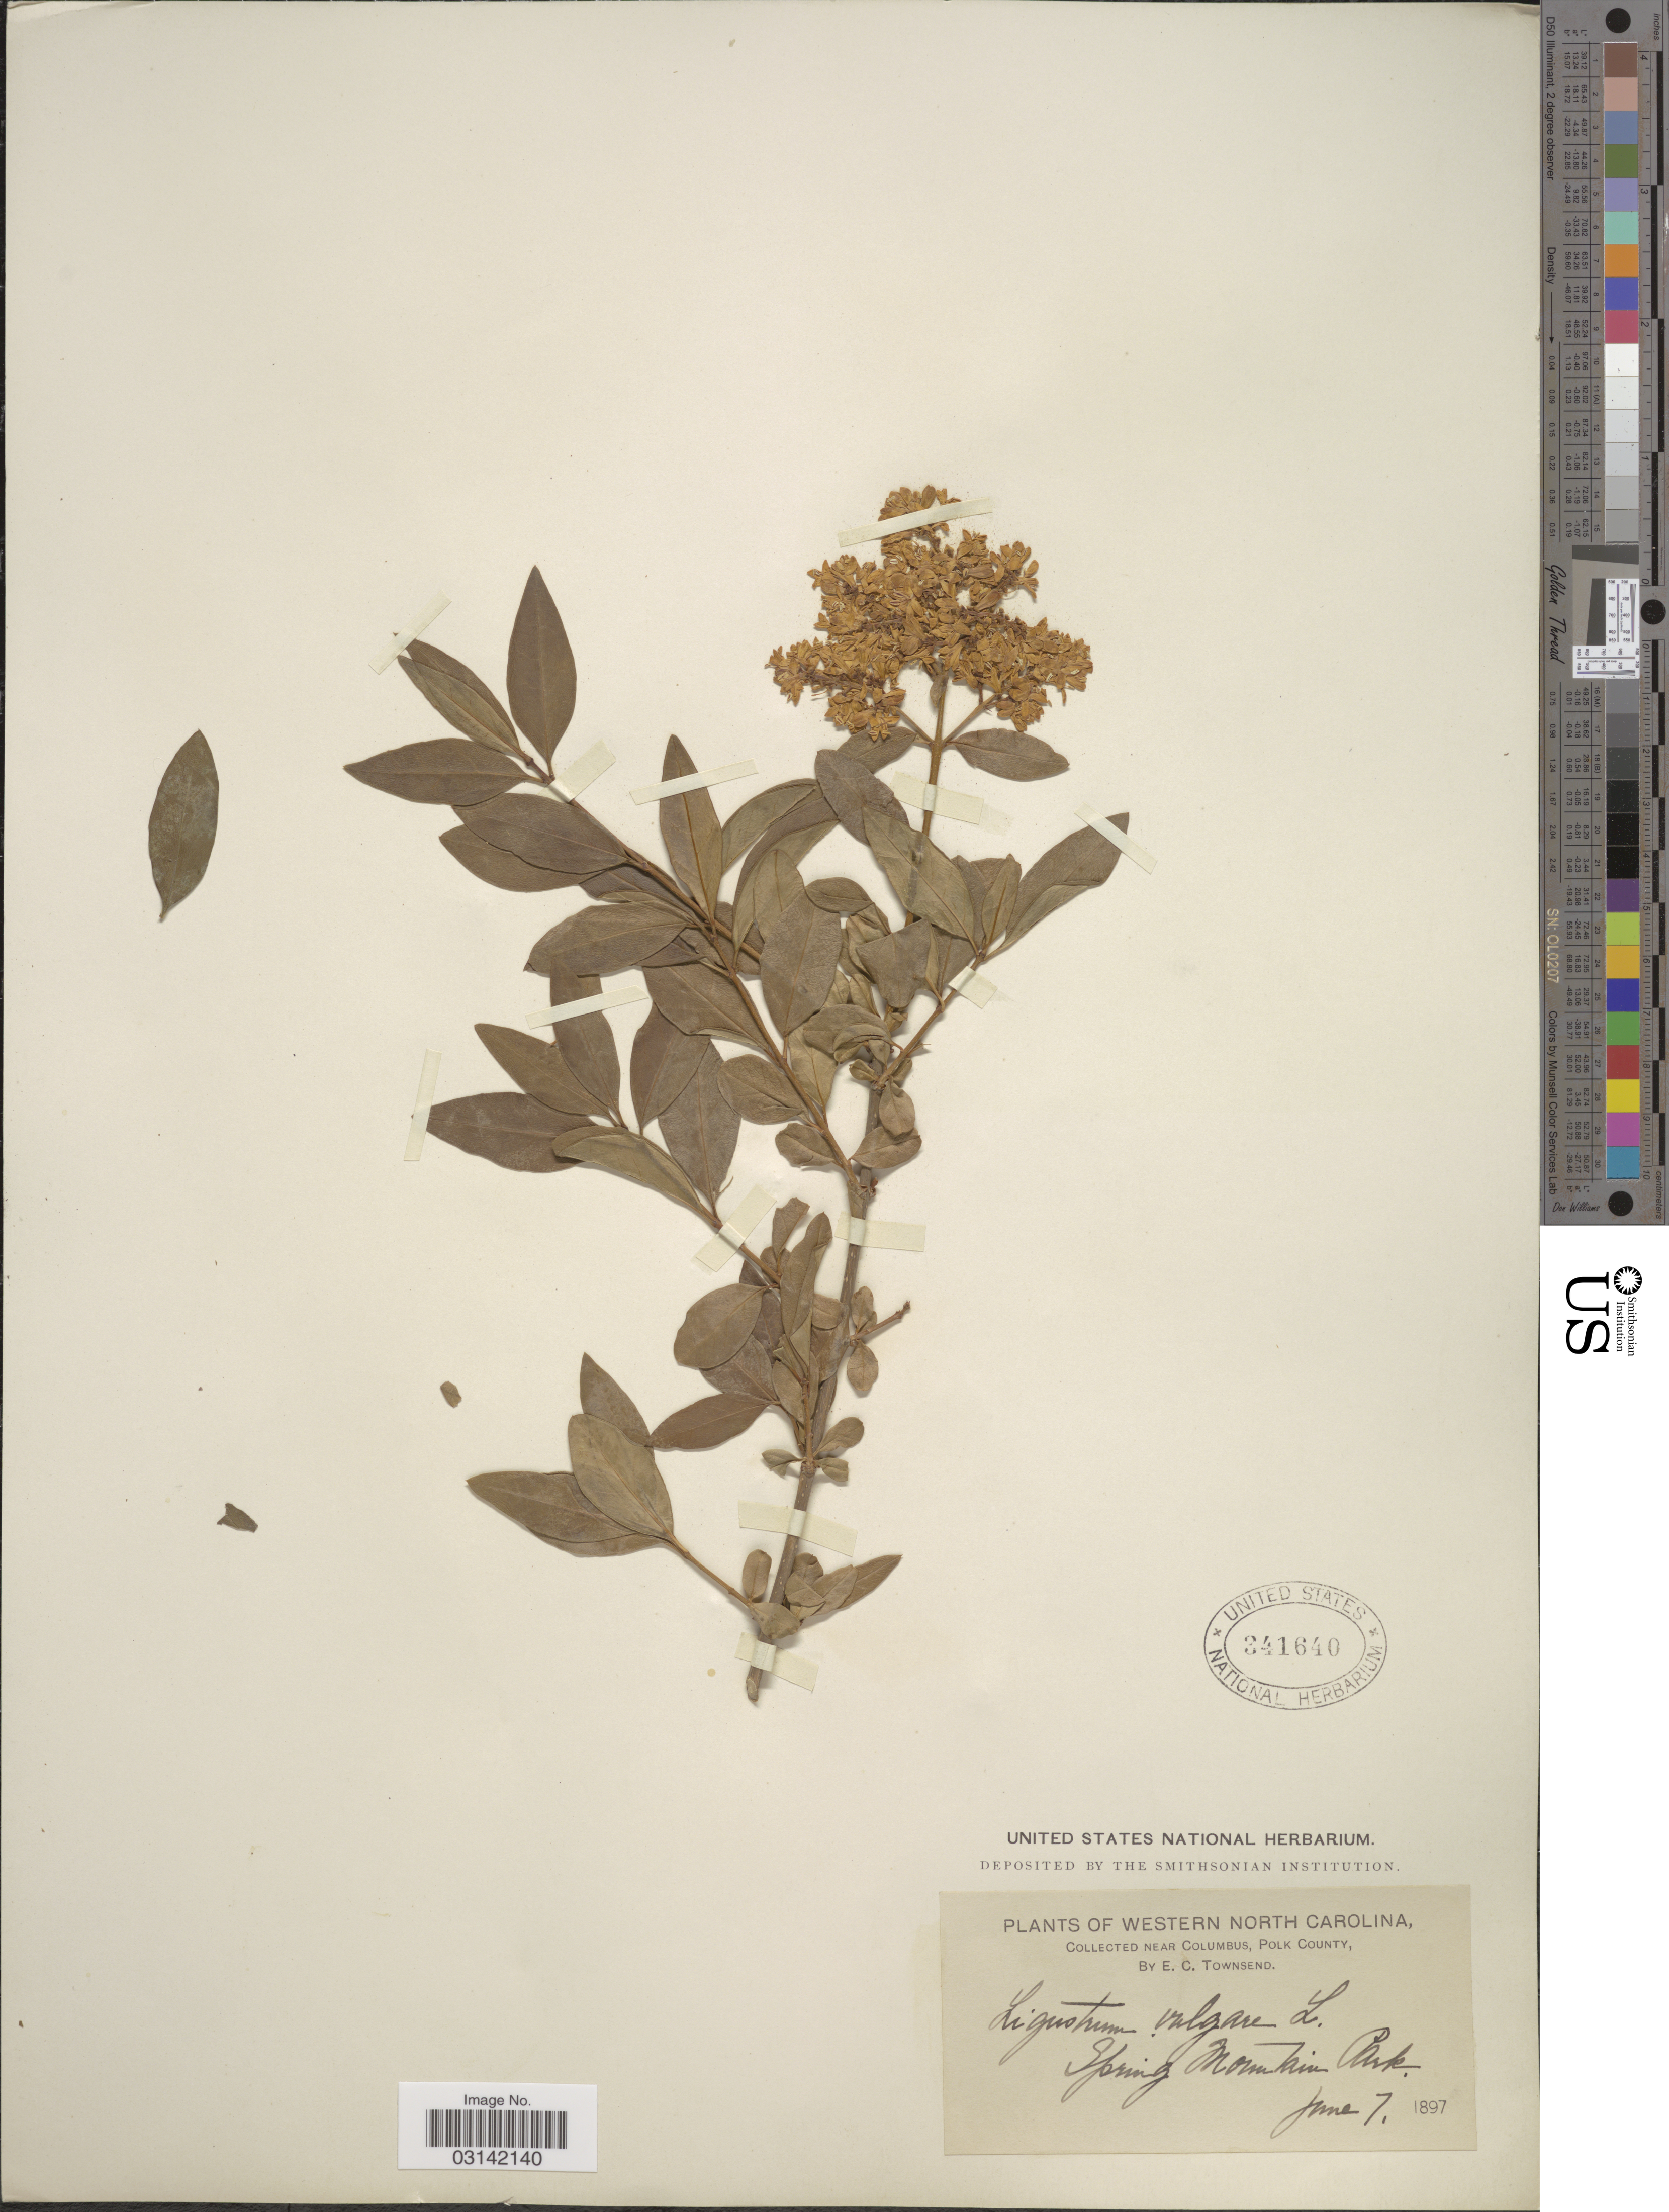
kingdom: Plantae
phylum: Tracheophyta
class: Magnoliopsida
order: Lamiales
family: Oleaceae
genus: Ligustrum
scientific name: Ligustrum vulgare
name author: L.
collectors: E. C. Townsend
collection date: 1897-06-07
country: United States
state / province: North Carolina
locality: Western North Carolina, near Columbus, Polk County, Spring Mountain Park.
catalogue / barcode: US 341640